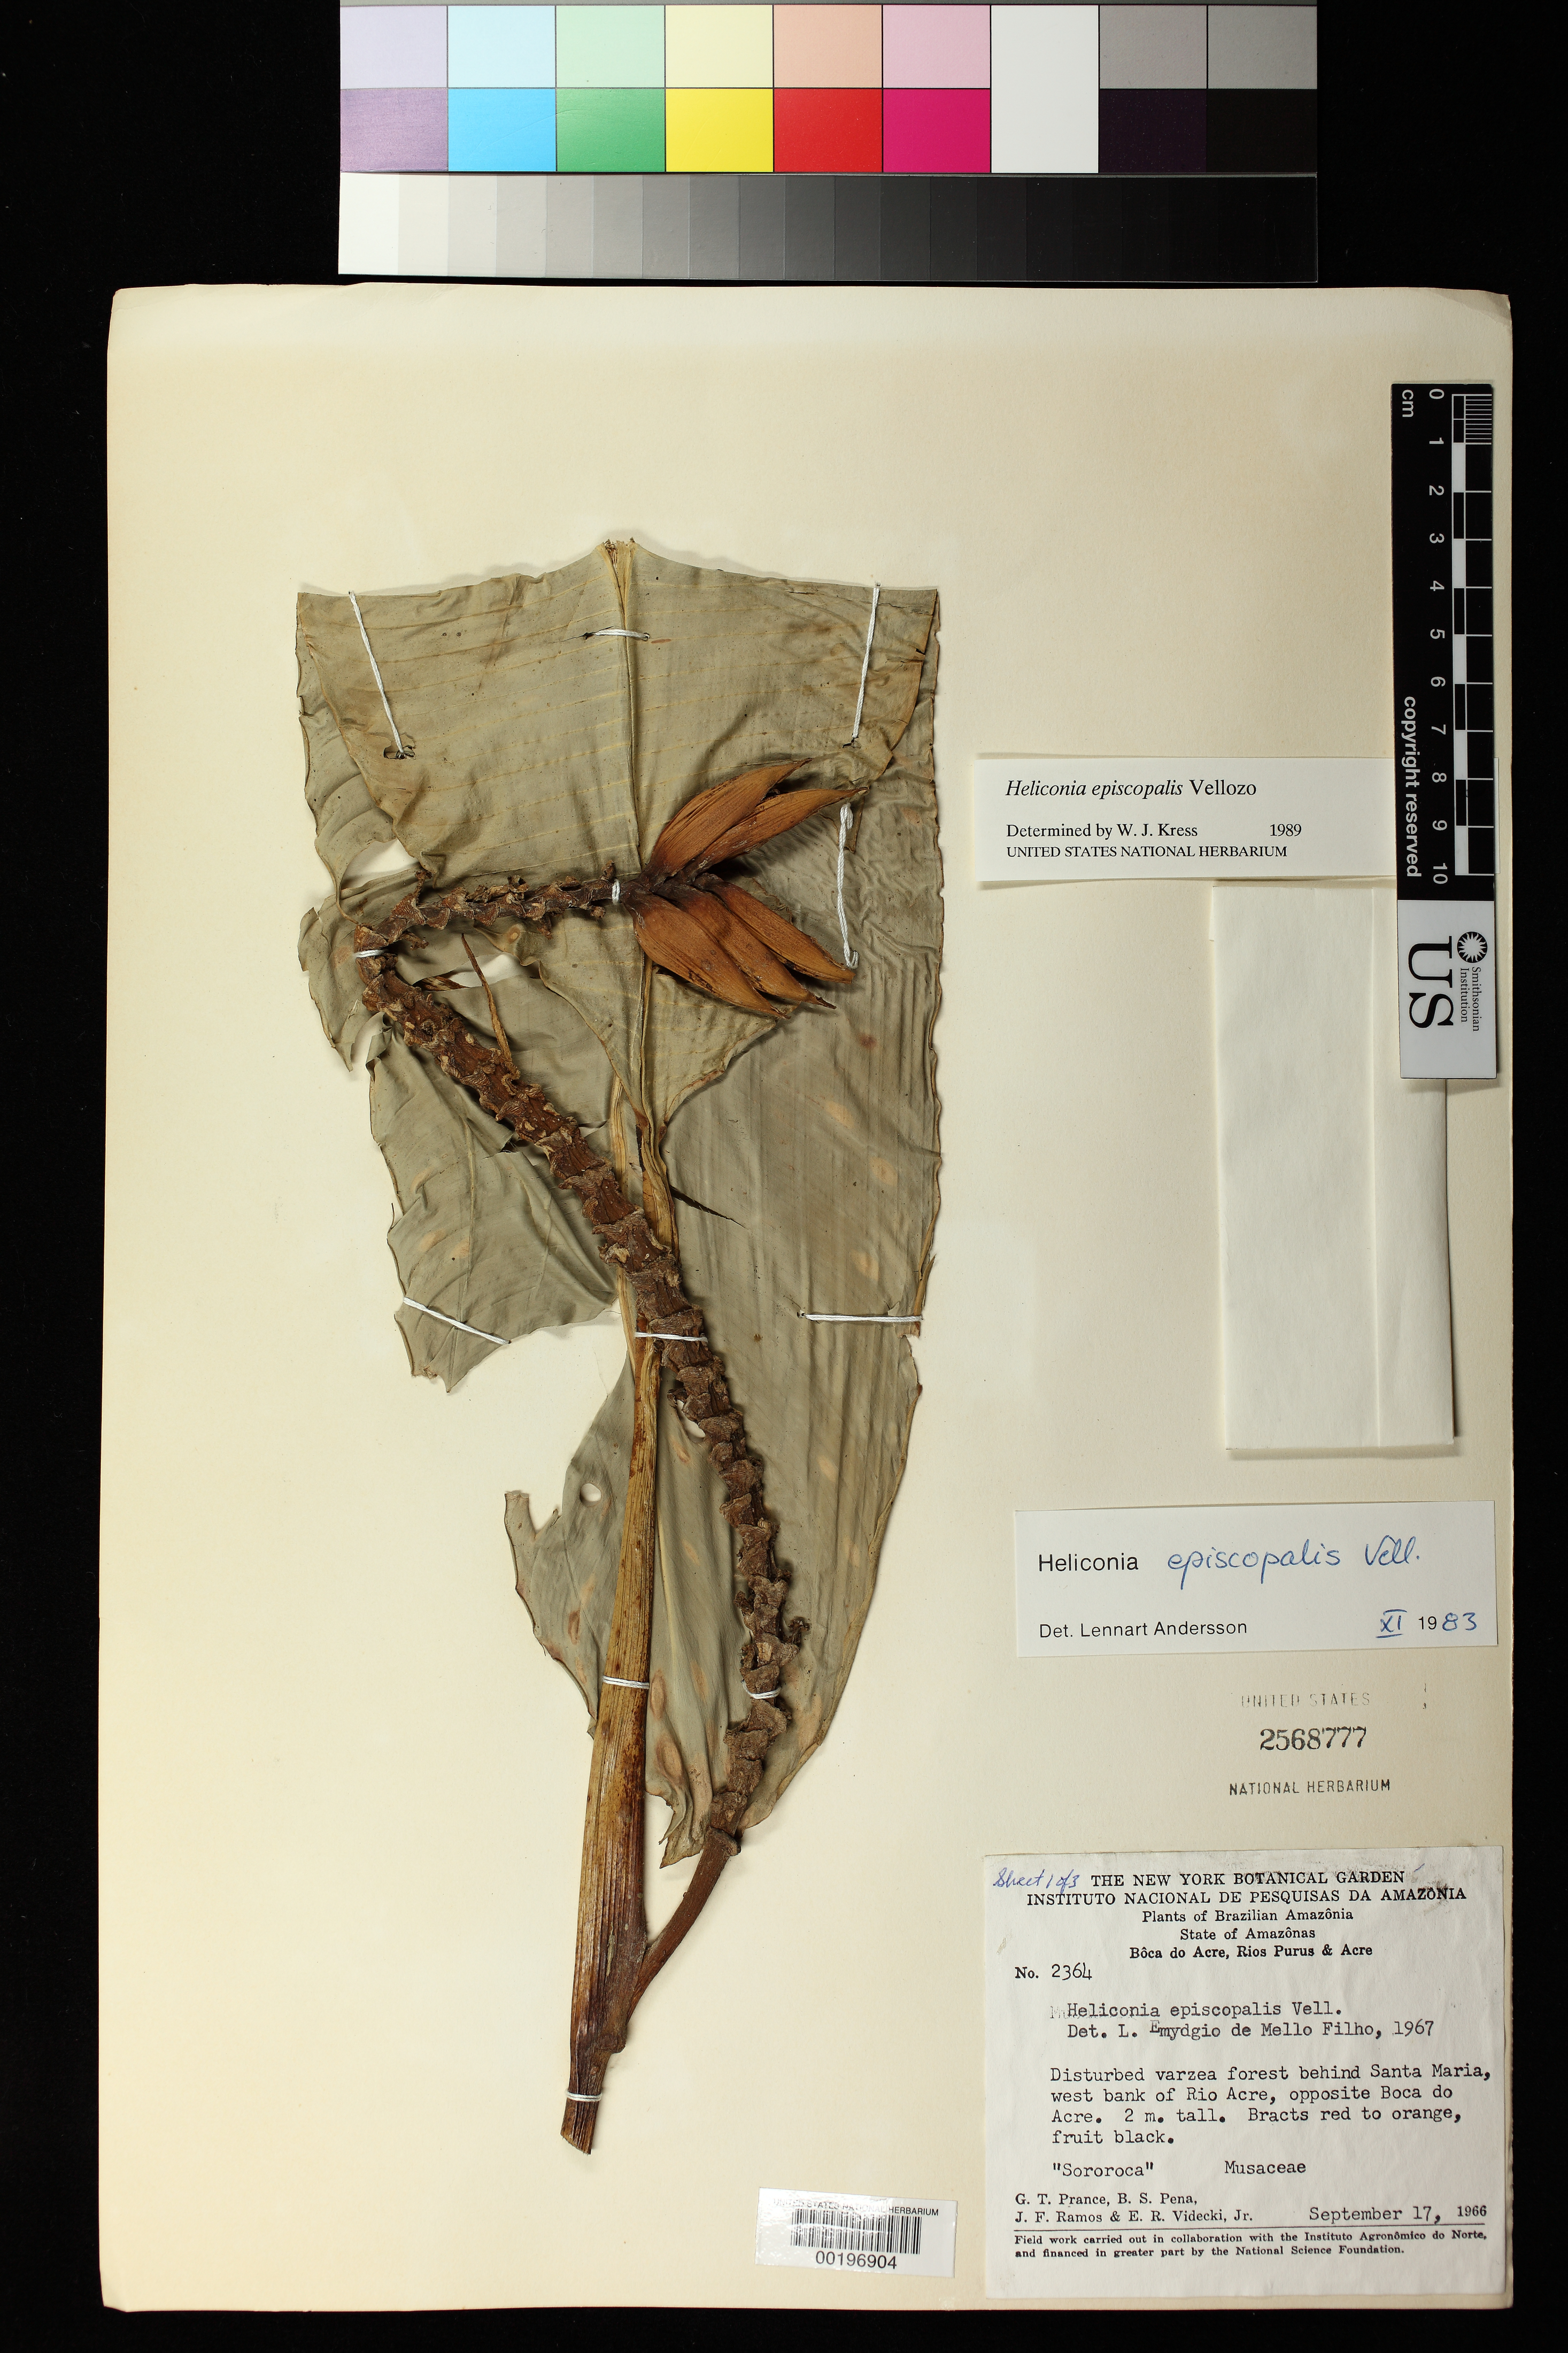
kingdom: Plantae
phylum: Tracheophyta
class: Liliopsida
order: Zingiberales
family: Heliconiaceae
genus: Heliconia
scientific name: Heliconia episcopalis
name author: Vell.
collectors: G. T. Prance, B. S. Pena, J. F. Ramos & E. R. Videcki Jr.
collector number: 2364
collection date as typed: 17 Sep 1966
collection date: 1966-09-17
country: Brazil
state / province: Amazonas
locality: Disturbed varzea forest behind santa maria, w. bank of rio acre, opposite boca do acre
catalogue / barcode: US 2568777